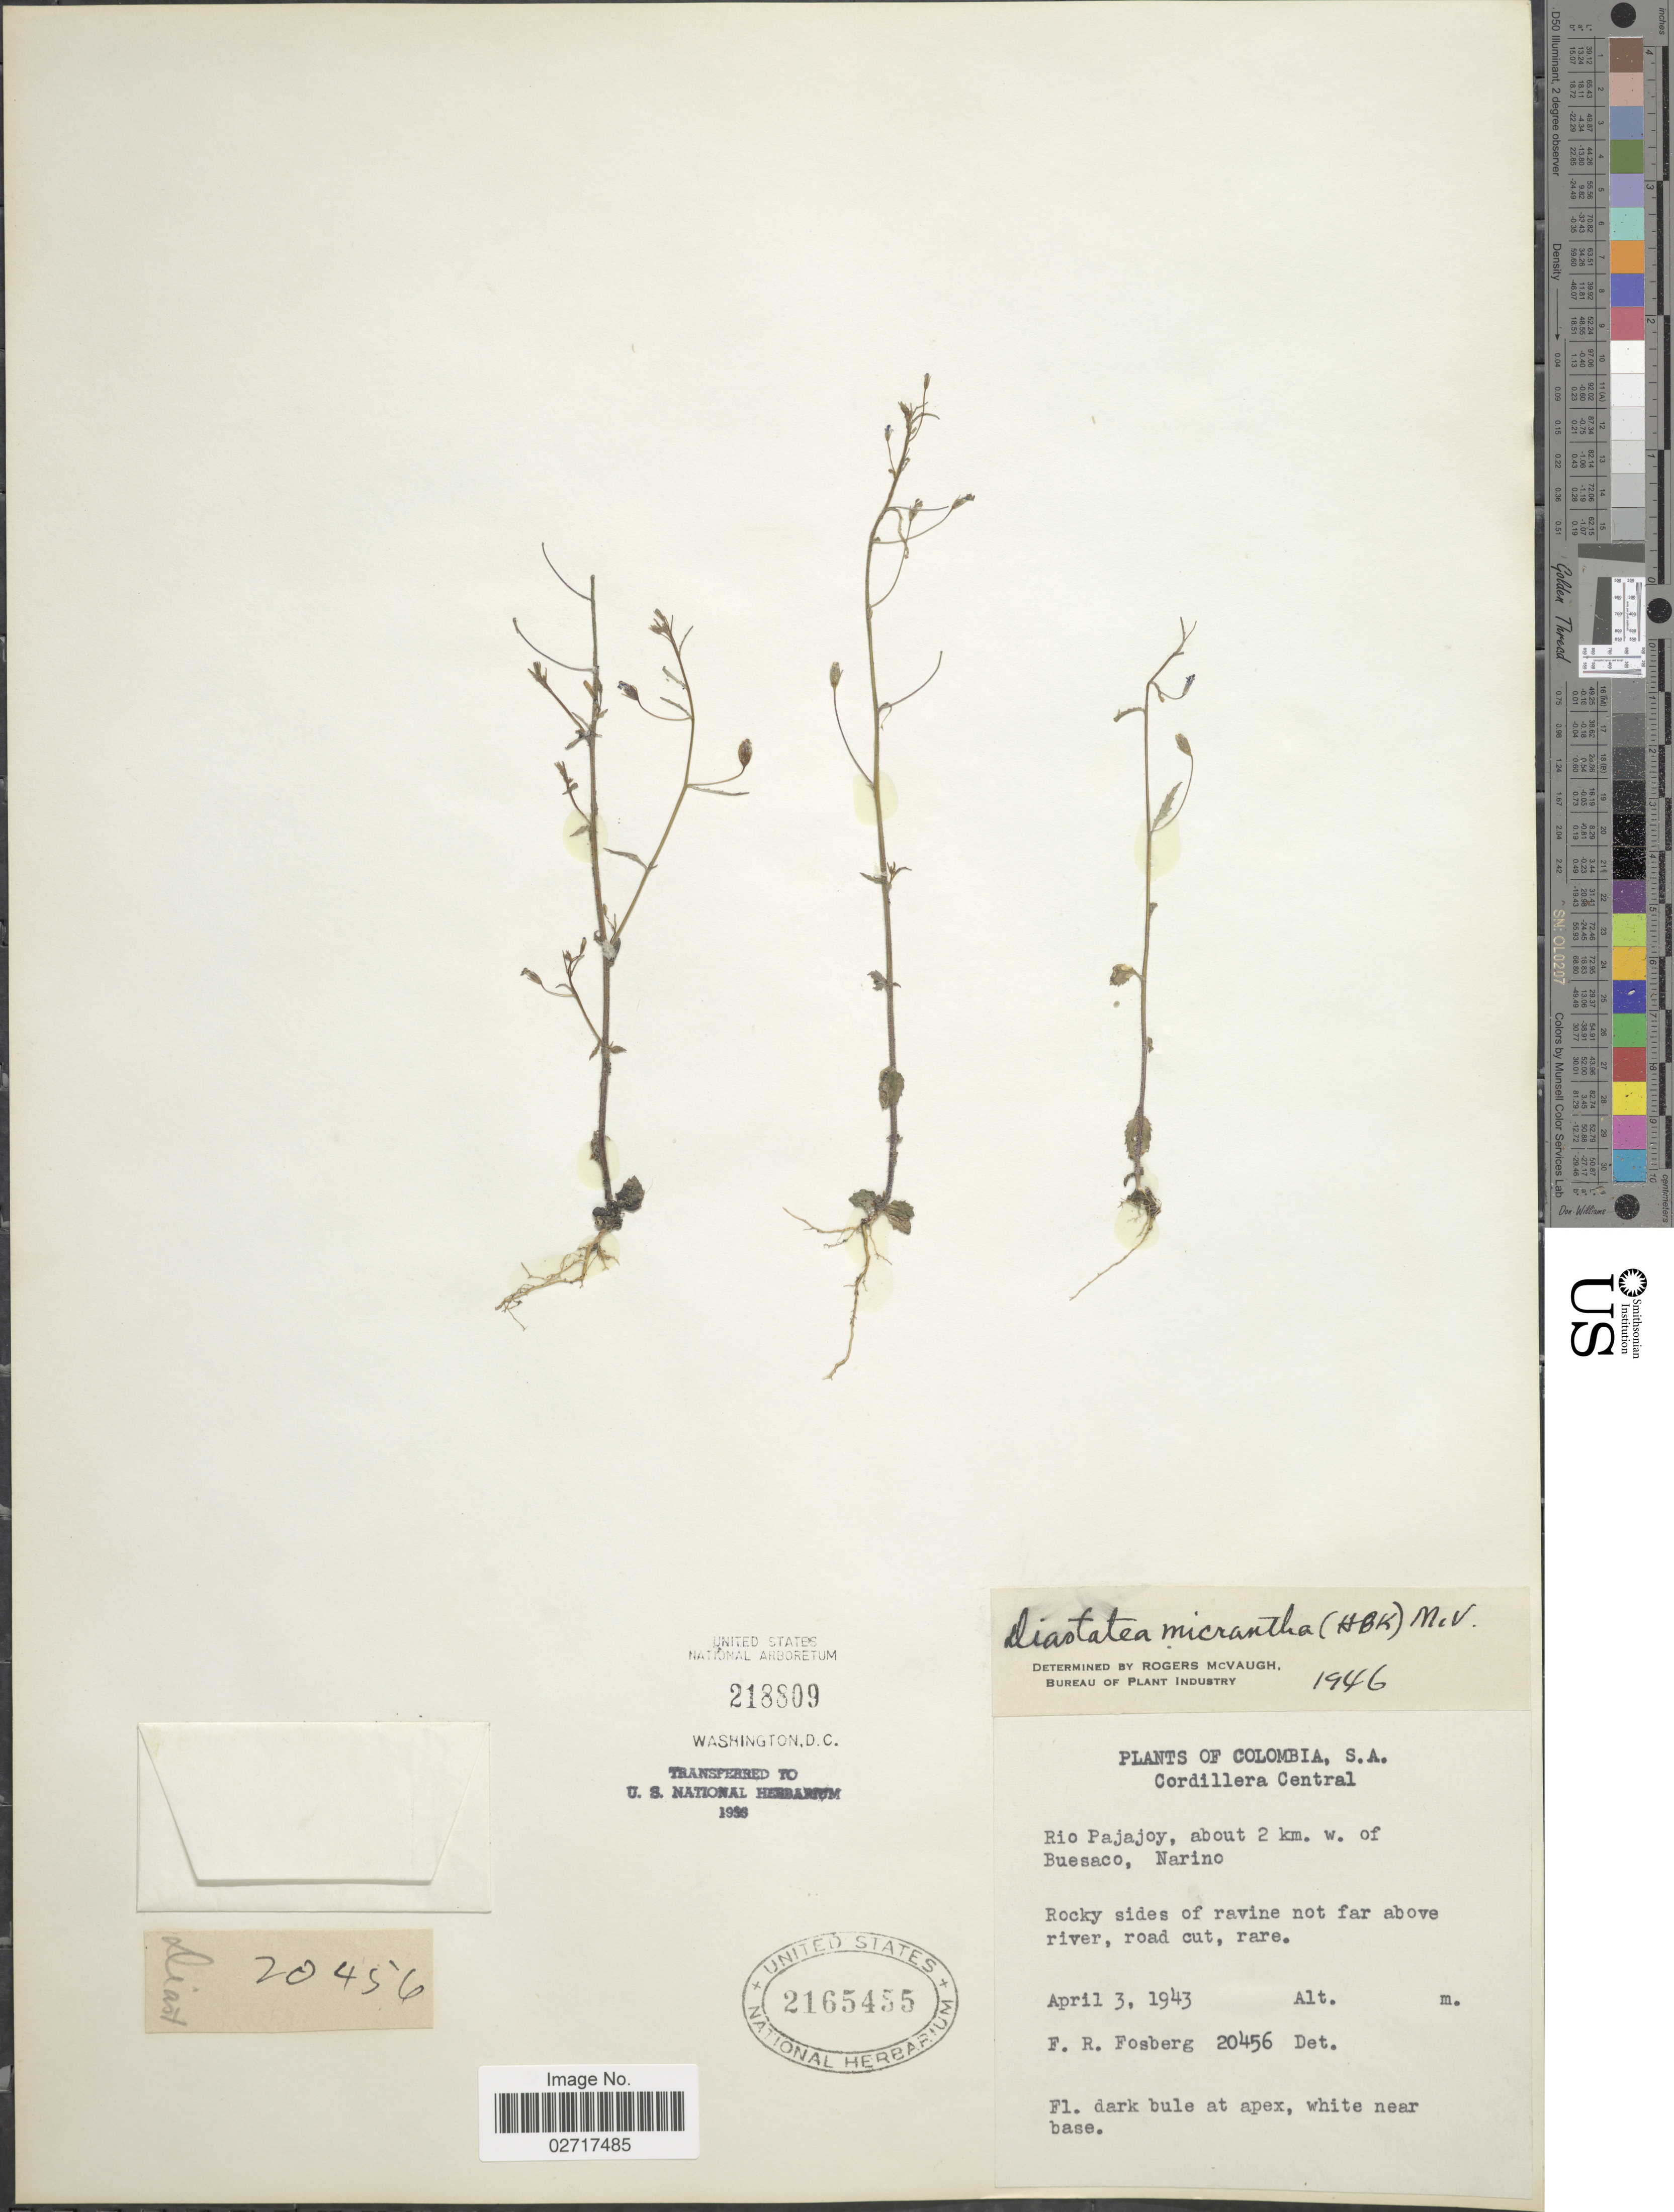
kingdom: Plantae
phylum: Tracheophyta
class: Magnoliopsida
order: Asterales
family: Campanulaceae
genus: Diastatea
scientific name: Diastatea micrantha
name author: (Kunth) McVaugh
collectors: F. R. Fosberg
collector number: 20456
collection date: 1943-04-03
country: Colombia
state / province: Nariño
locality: Cordillera Central. Rio Pajajoy, about 2 km. w. of Buesaco.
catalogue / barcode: US 2165455